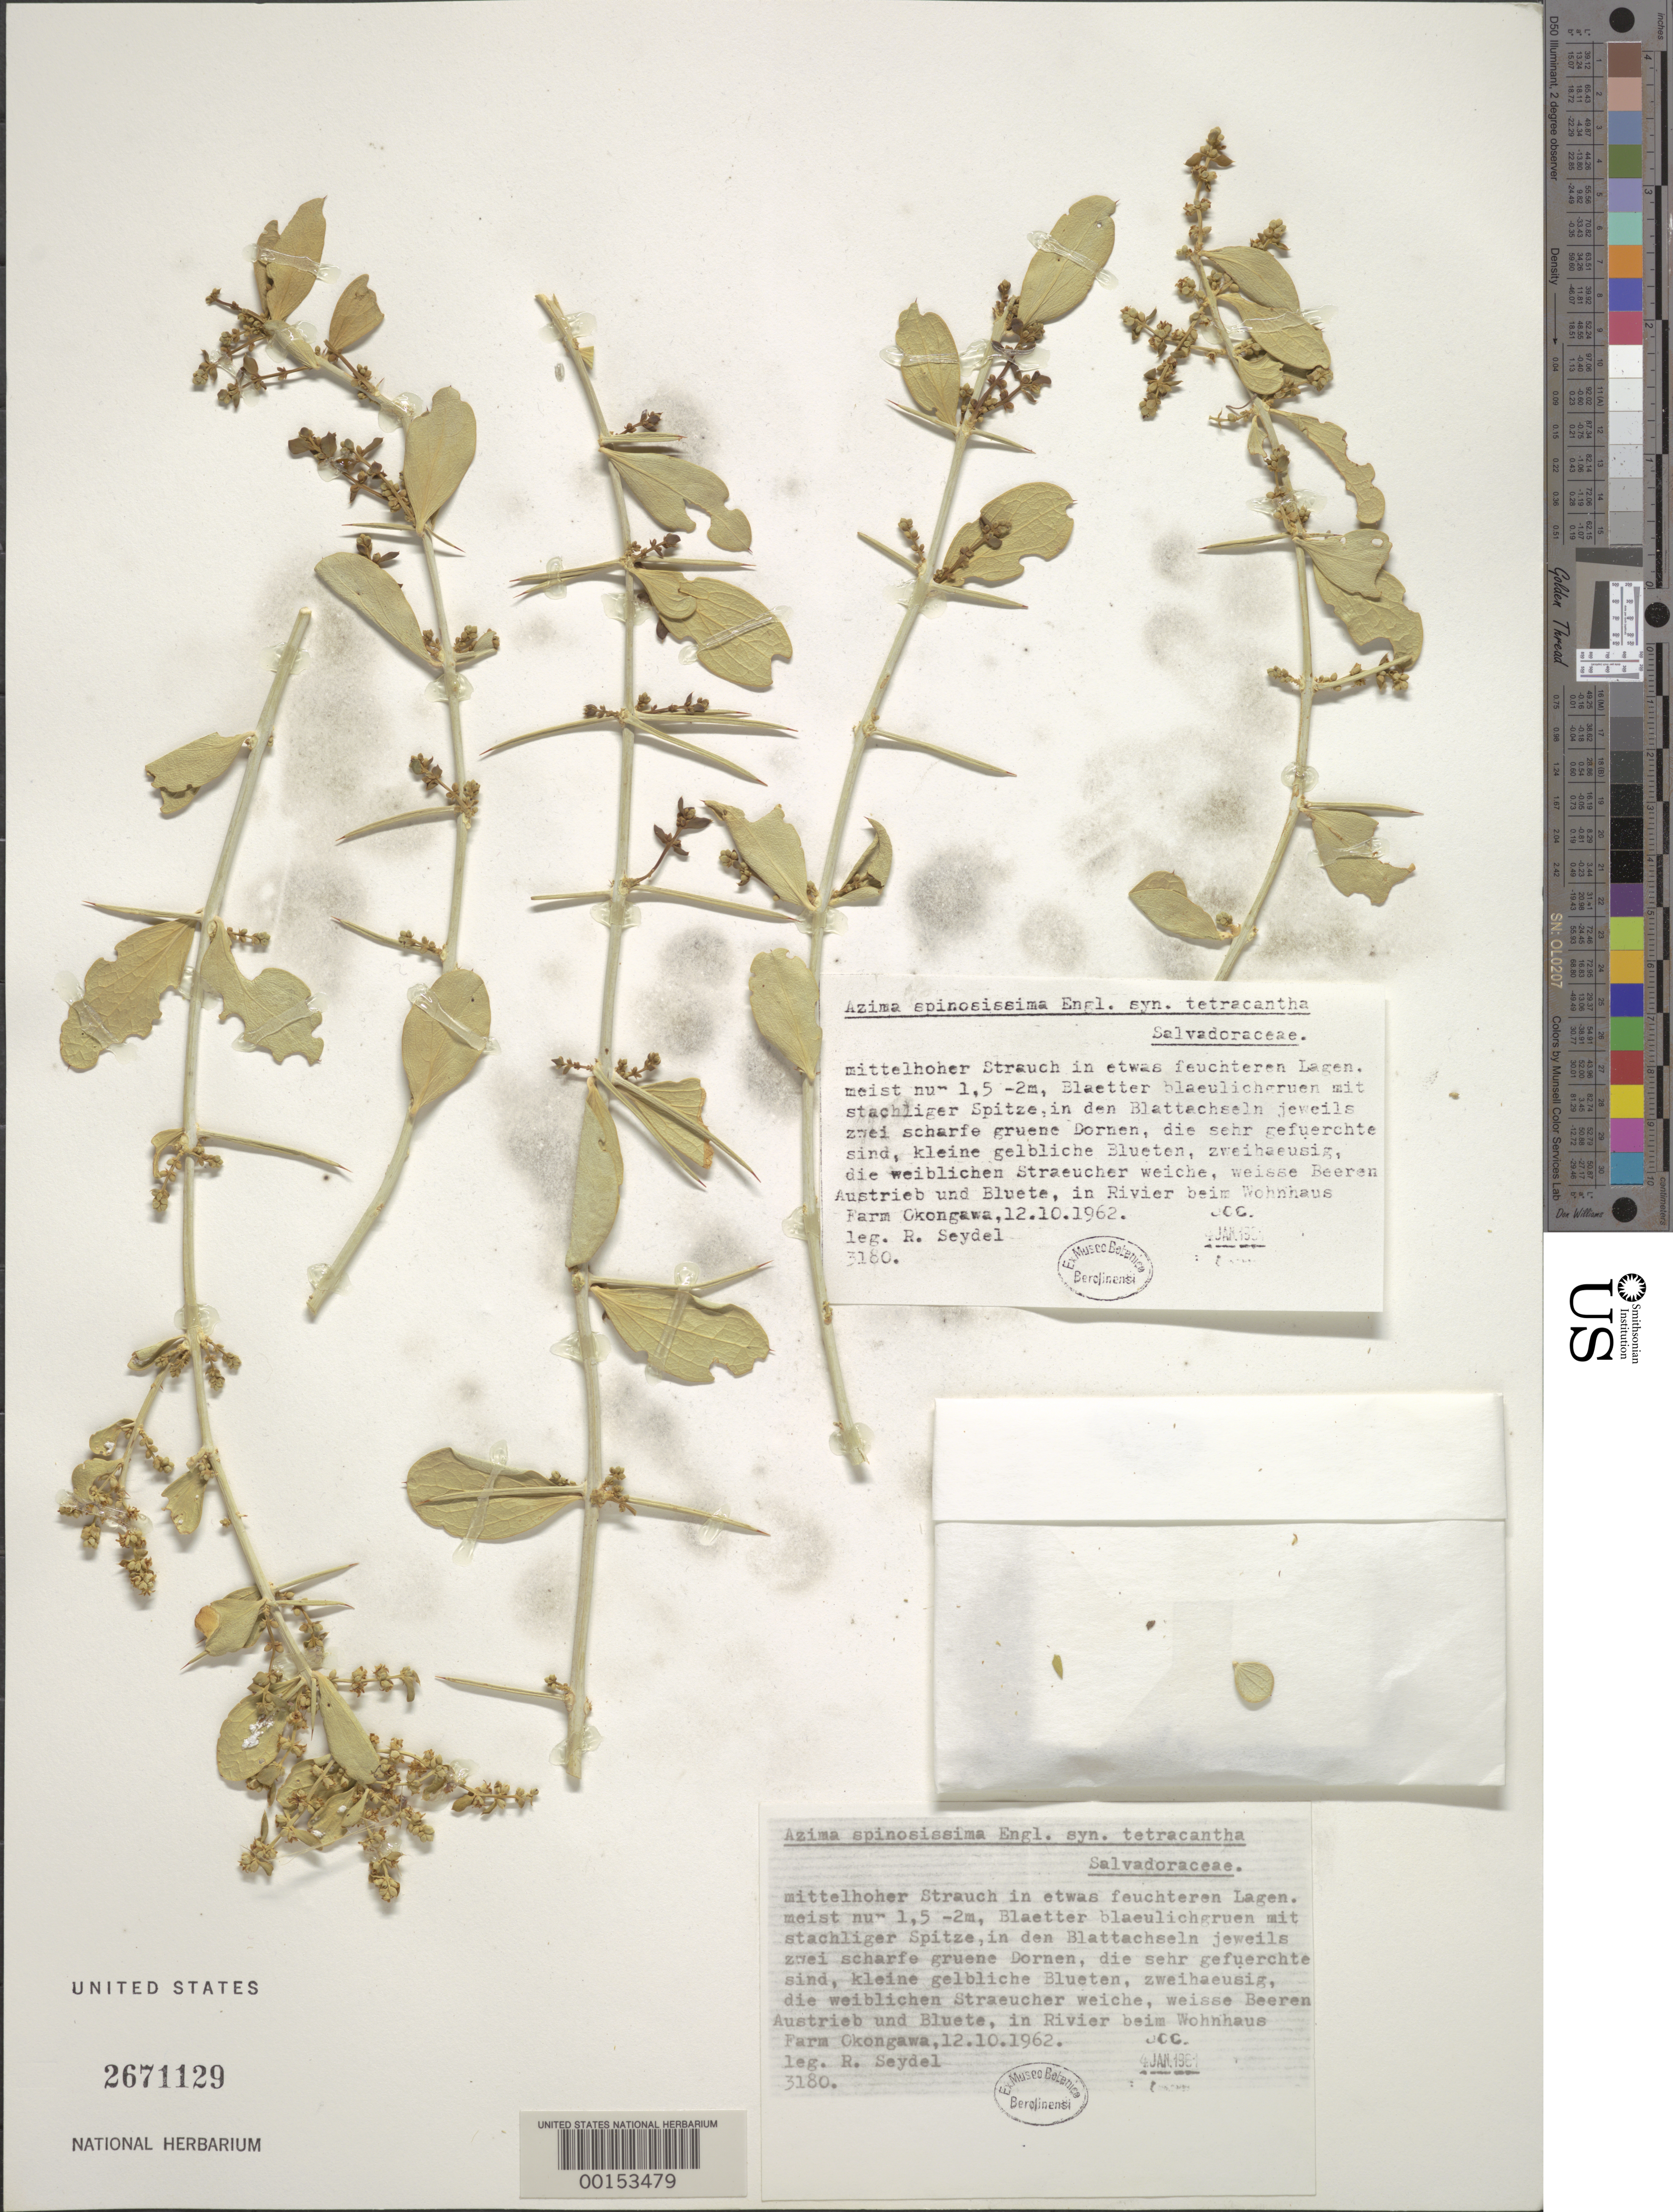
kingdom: Plantae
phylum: Tracheophyta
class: Magnoliopsida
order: Brassicales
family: Salvadoraceae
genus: Azima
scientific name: Azima tetracantha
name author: Lam.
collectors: R. Seydel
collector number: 3180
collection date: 1962-10-12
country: Namibia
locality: In Rivier beim Wohnhaus Farm Okongawa.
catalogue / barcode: US 2671129